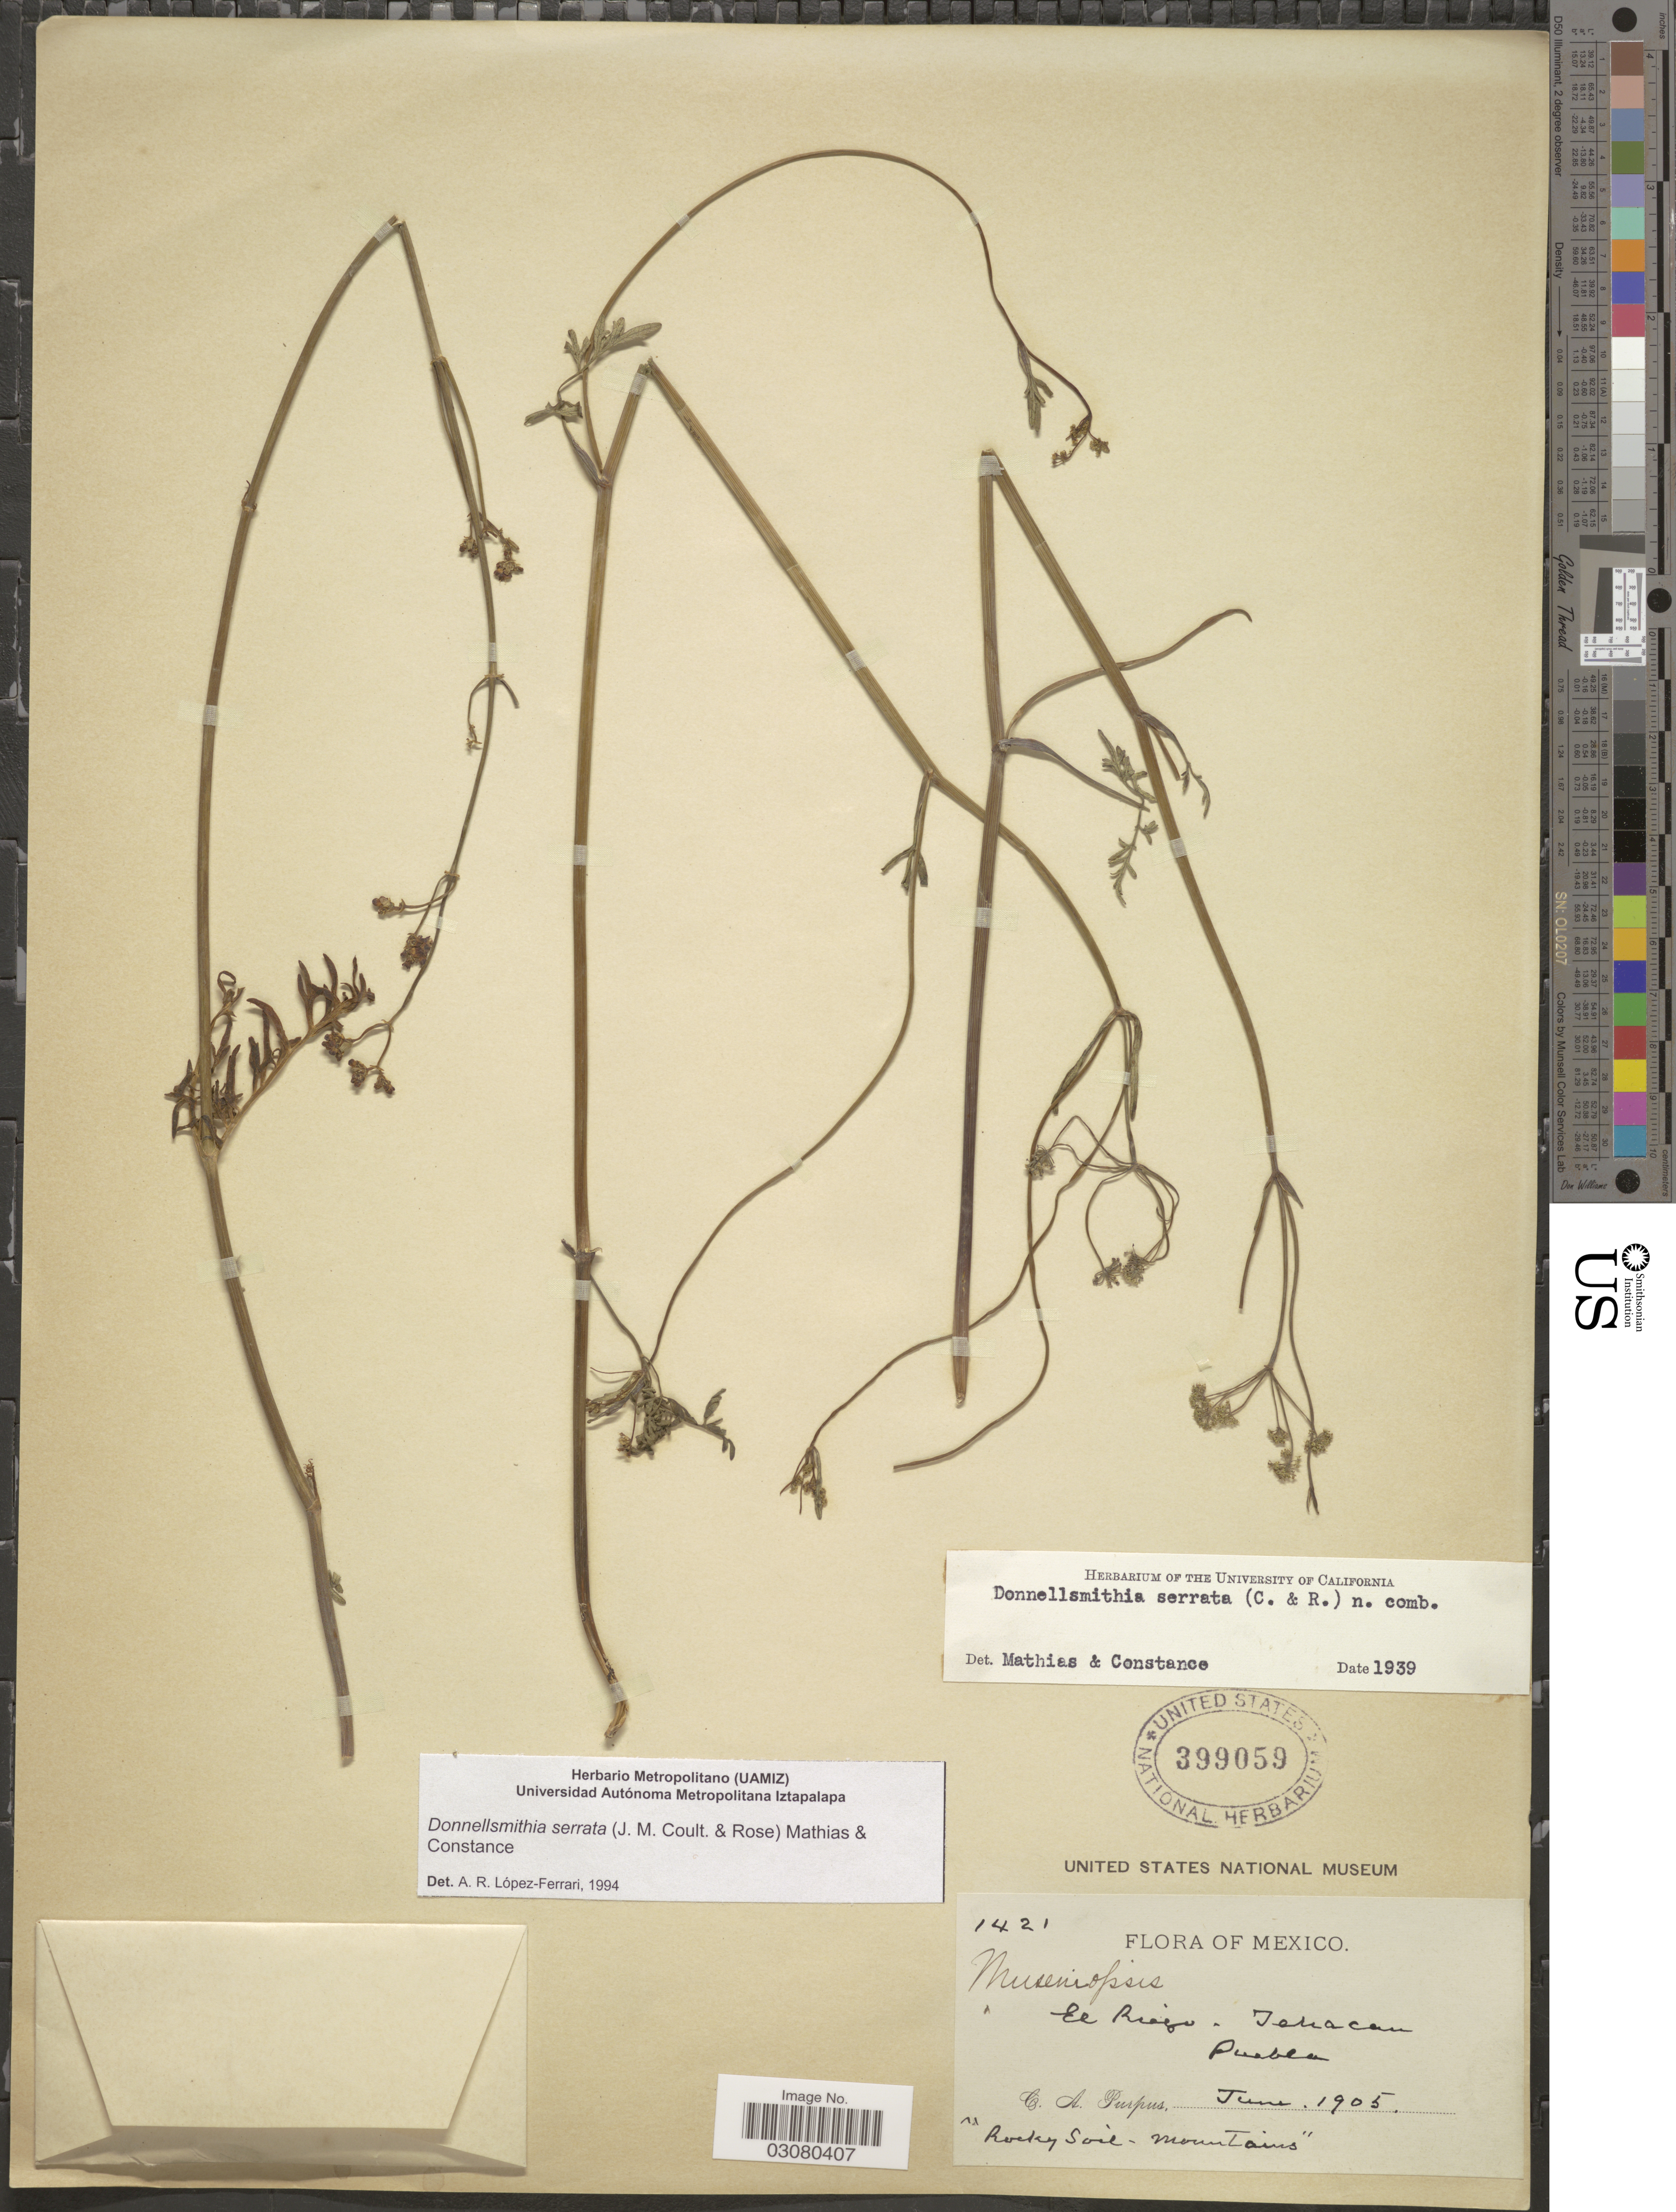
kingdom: Plantae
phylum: Tracheophyta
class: Magnoliopsida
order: Apiales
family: Apiaceae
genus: Donnellsmithia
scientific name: Donnellsmithia serrata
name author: (J.M. Coult. & Rose) Mathias & Constance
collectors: C. A. Purpus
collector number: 1421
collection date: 1905-06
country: Mexico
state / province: Puebla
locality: El Riego. Tehuacan.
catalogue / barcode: US 399059